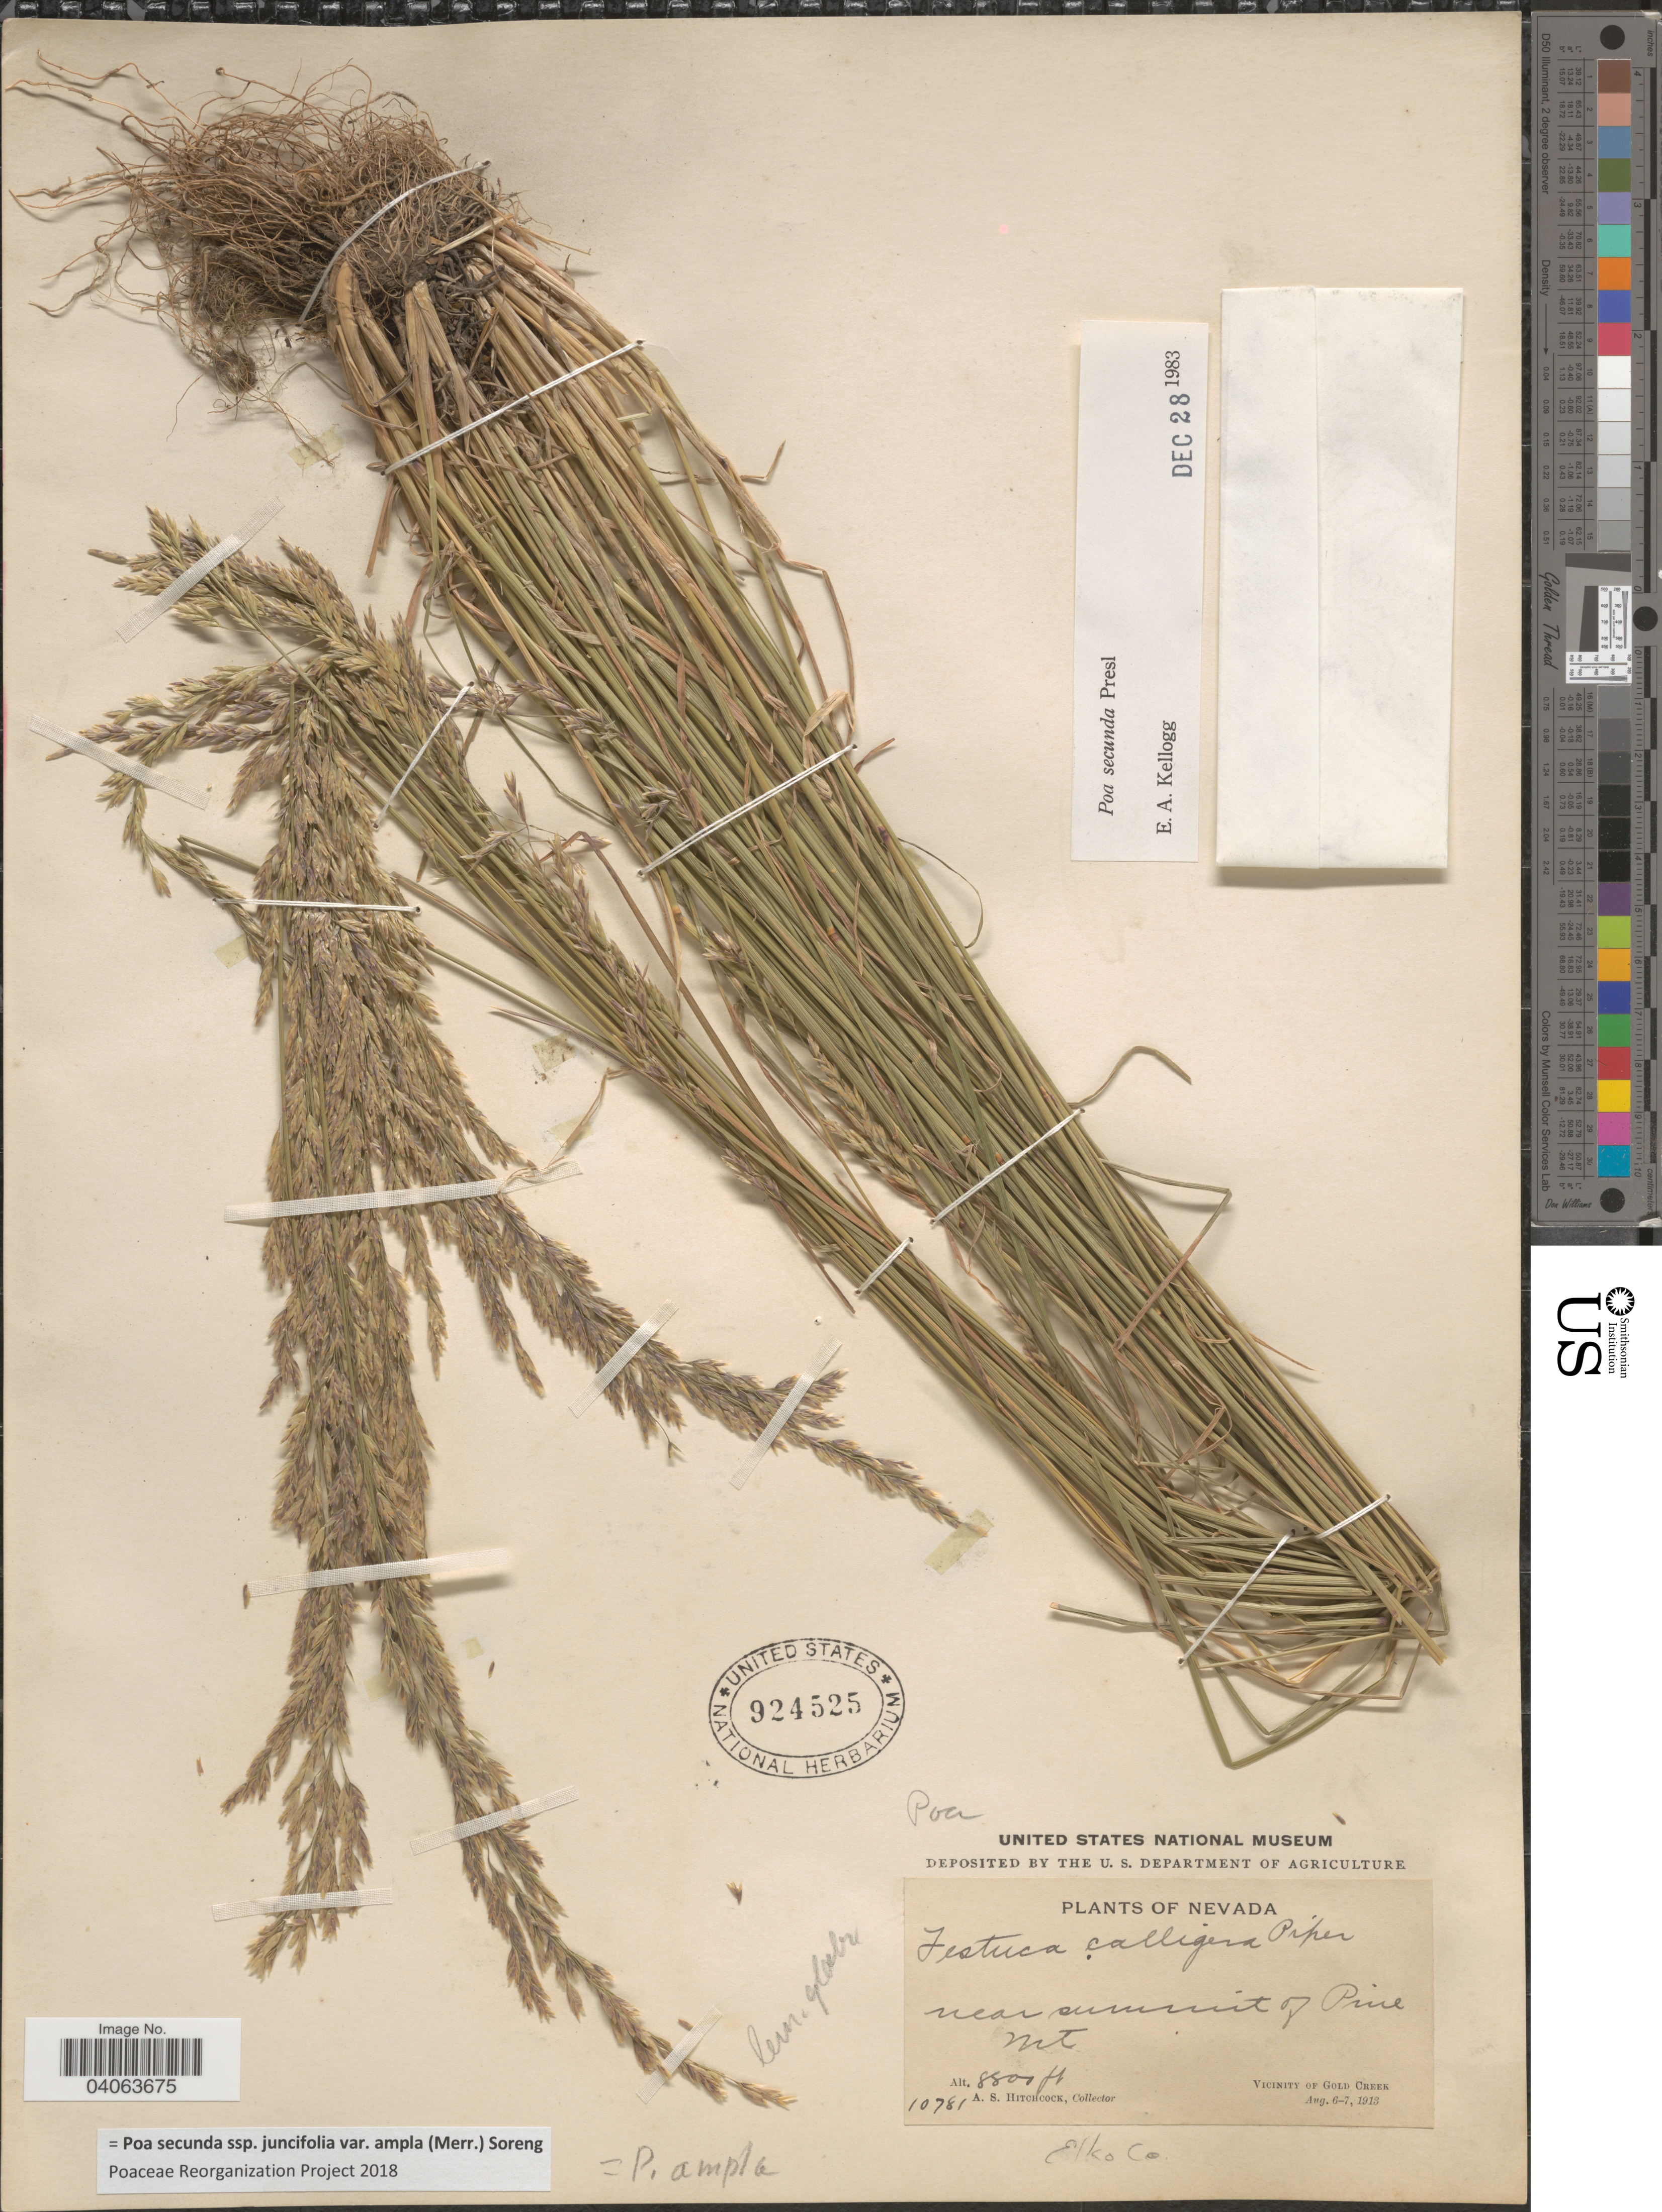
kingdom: Plantae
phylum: Tracheophyta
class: Liliopsida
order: Poales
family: Poaceae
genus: Poa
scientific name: Poa secunda subsp. juncifolia var. ampla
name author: (Merr.) Soreng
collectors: A. S. Hitchcock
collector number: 10781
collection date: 1913-08-06/1913-08-07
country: United States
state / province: Nevada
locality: Near summit of Pine Mt. Vicinity of Gold Creek. Elko Co.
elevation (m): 2682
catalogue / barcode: US 924525